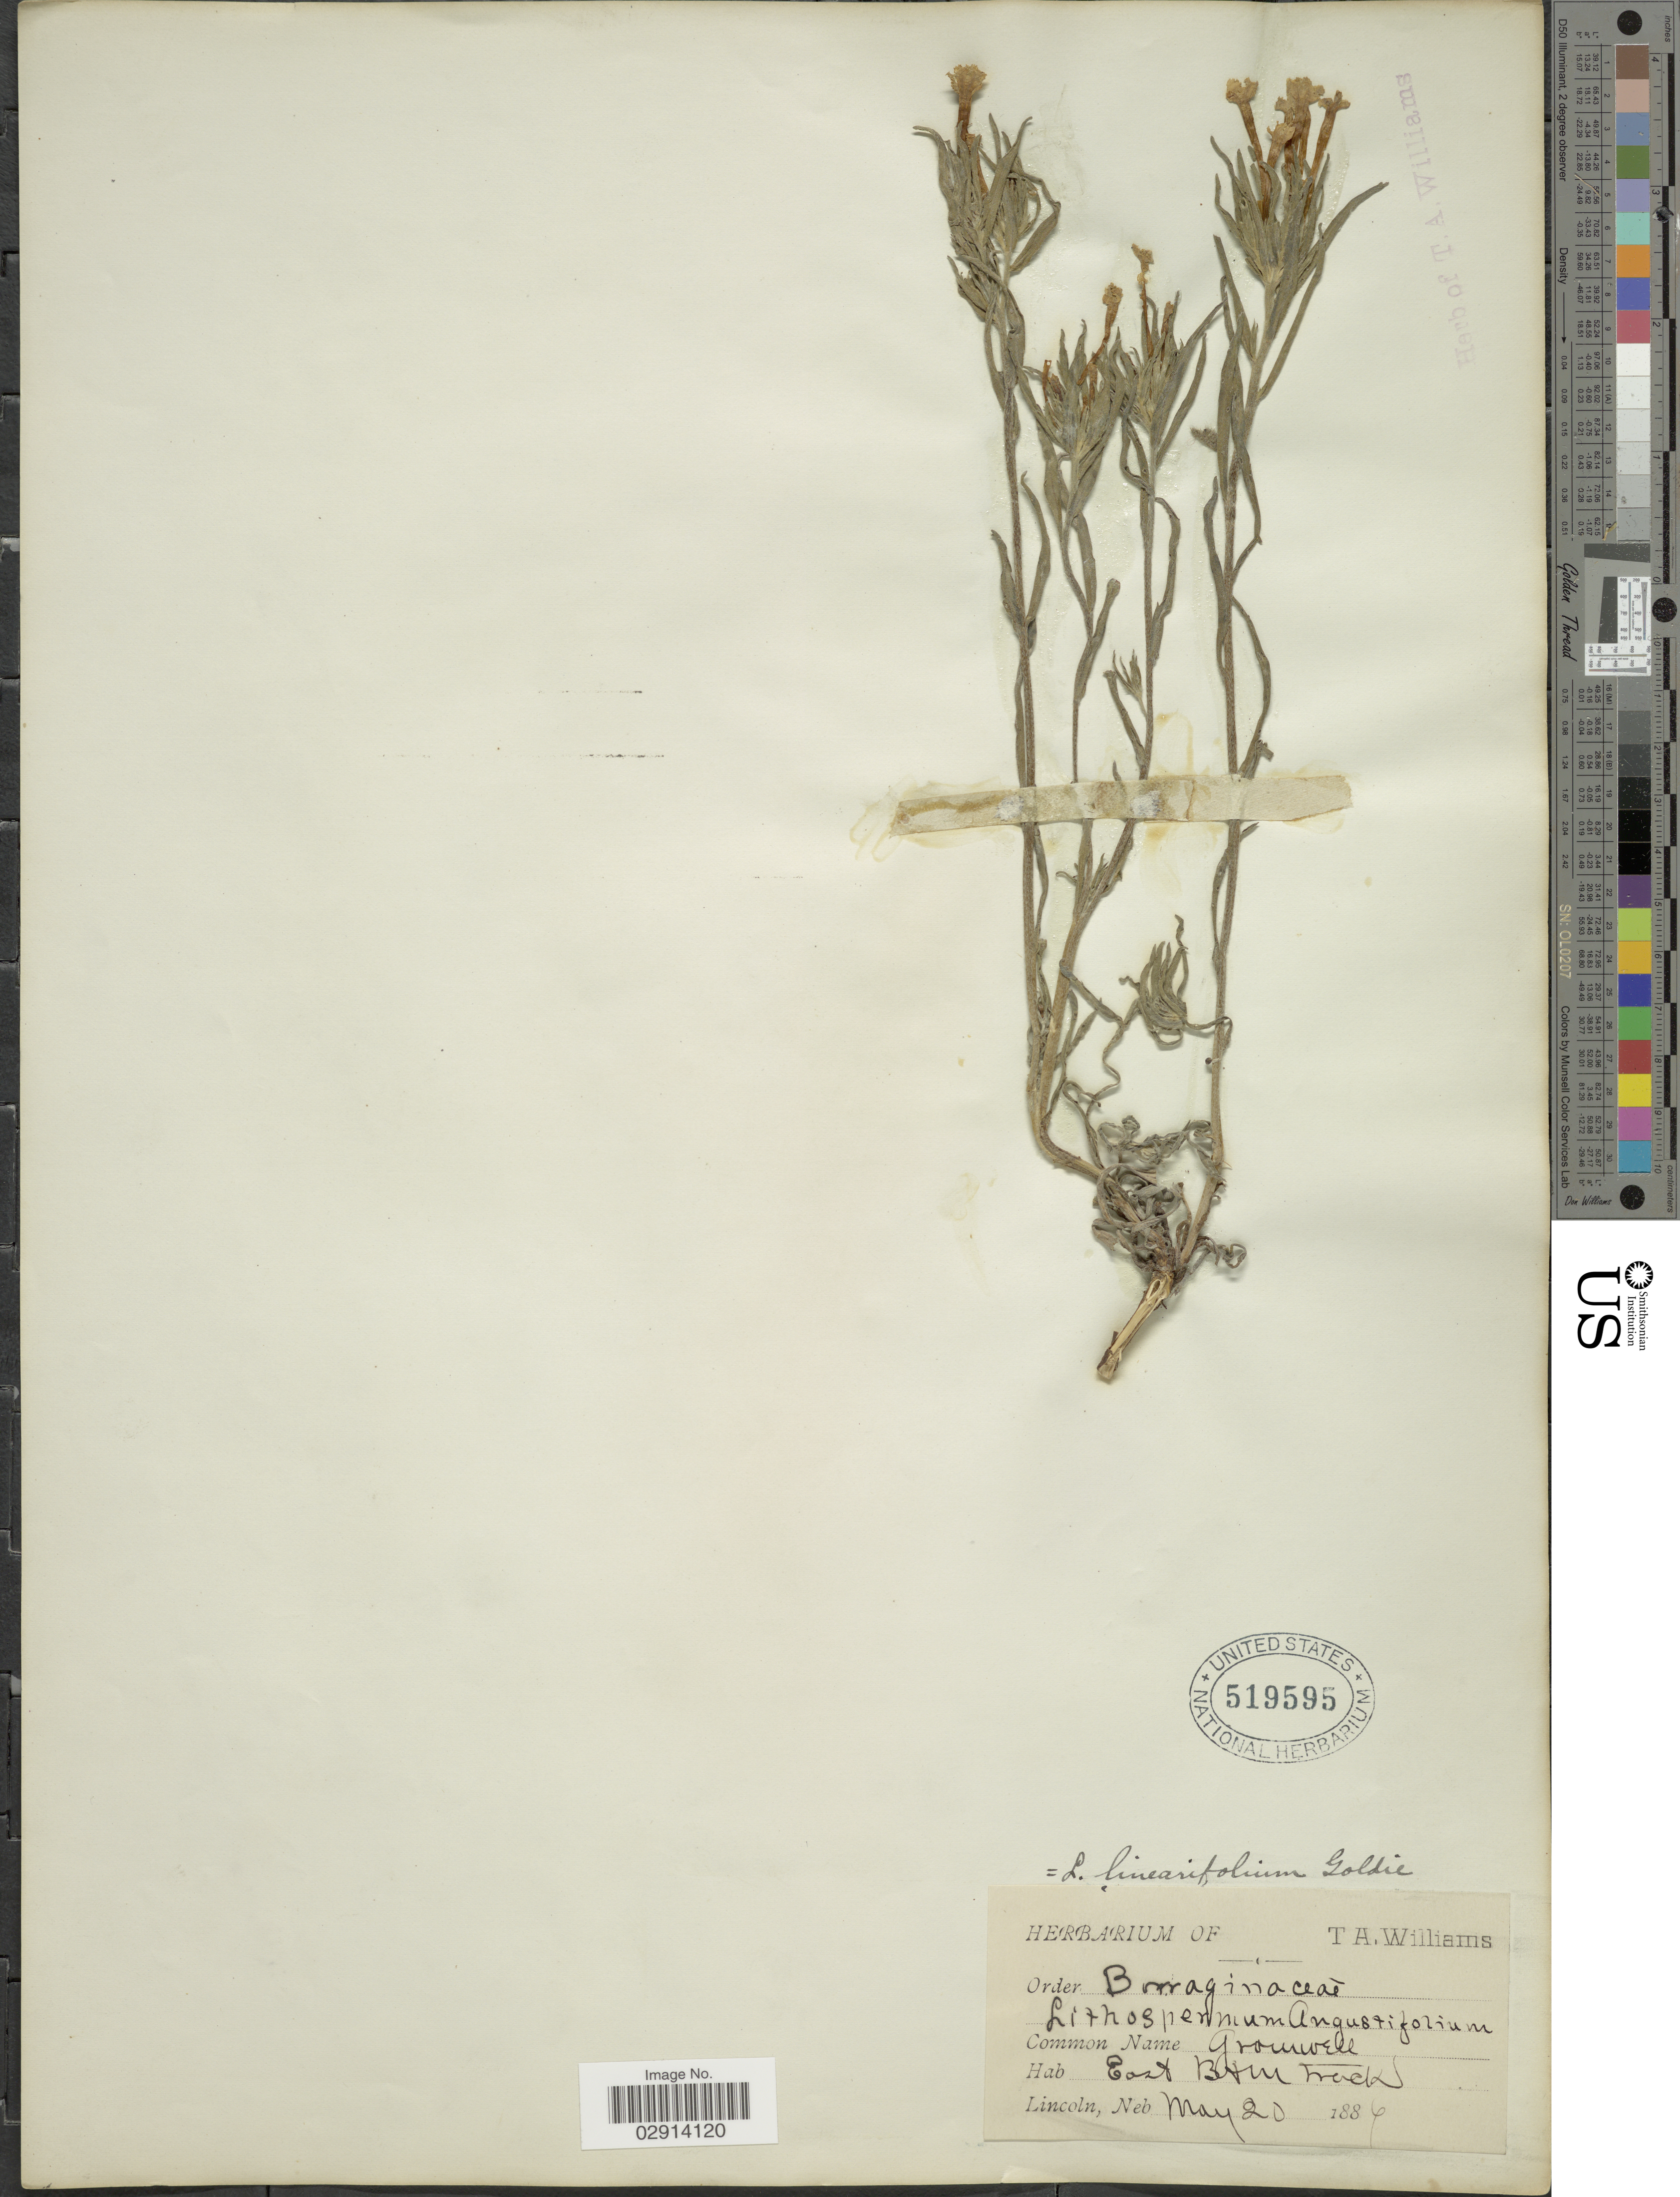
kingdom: Plantae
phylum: Tracheophyta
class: Magnoliopsida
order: Boraginales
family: Boraginaceae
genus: Lithospermum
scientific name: Lithospermum incisum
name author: Lehm.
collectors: ex herb. Thos. A. Williams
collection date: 1886-05-20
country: United States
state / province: Nebraska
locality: East B+M track. Lincoln, Neb.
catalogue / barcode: US 519595